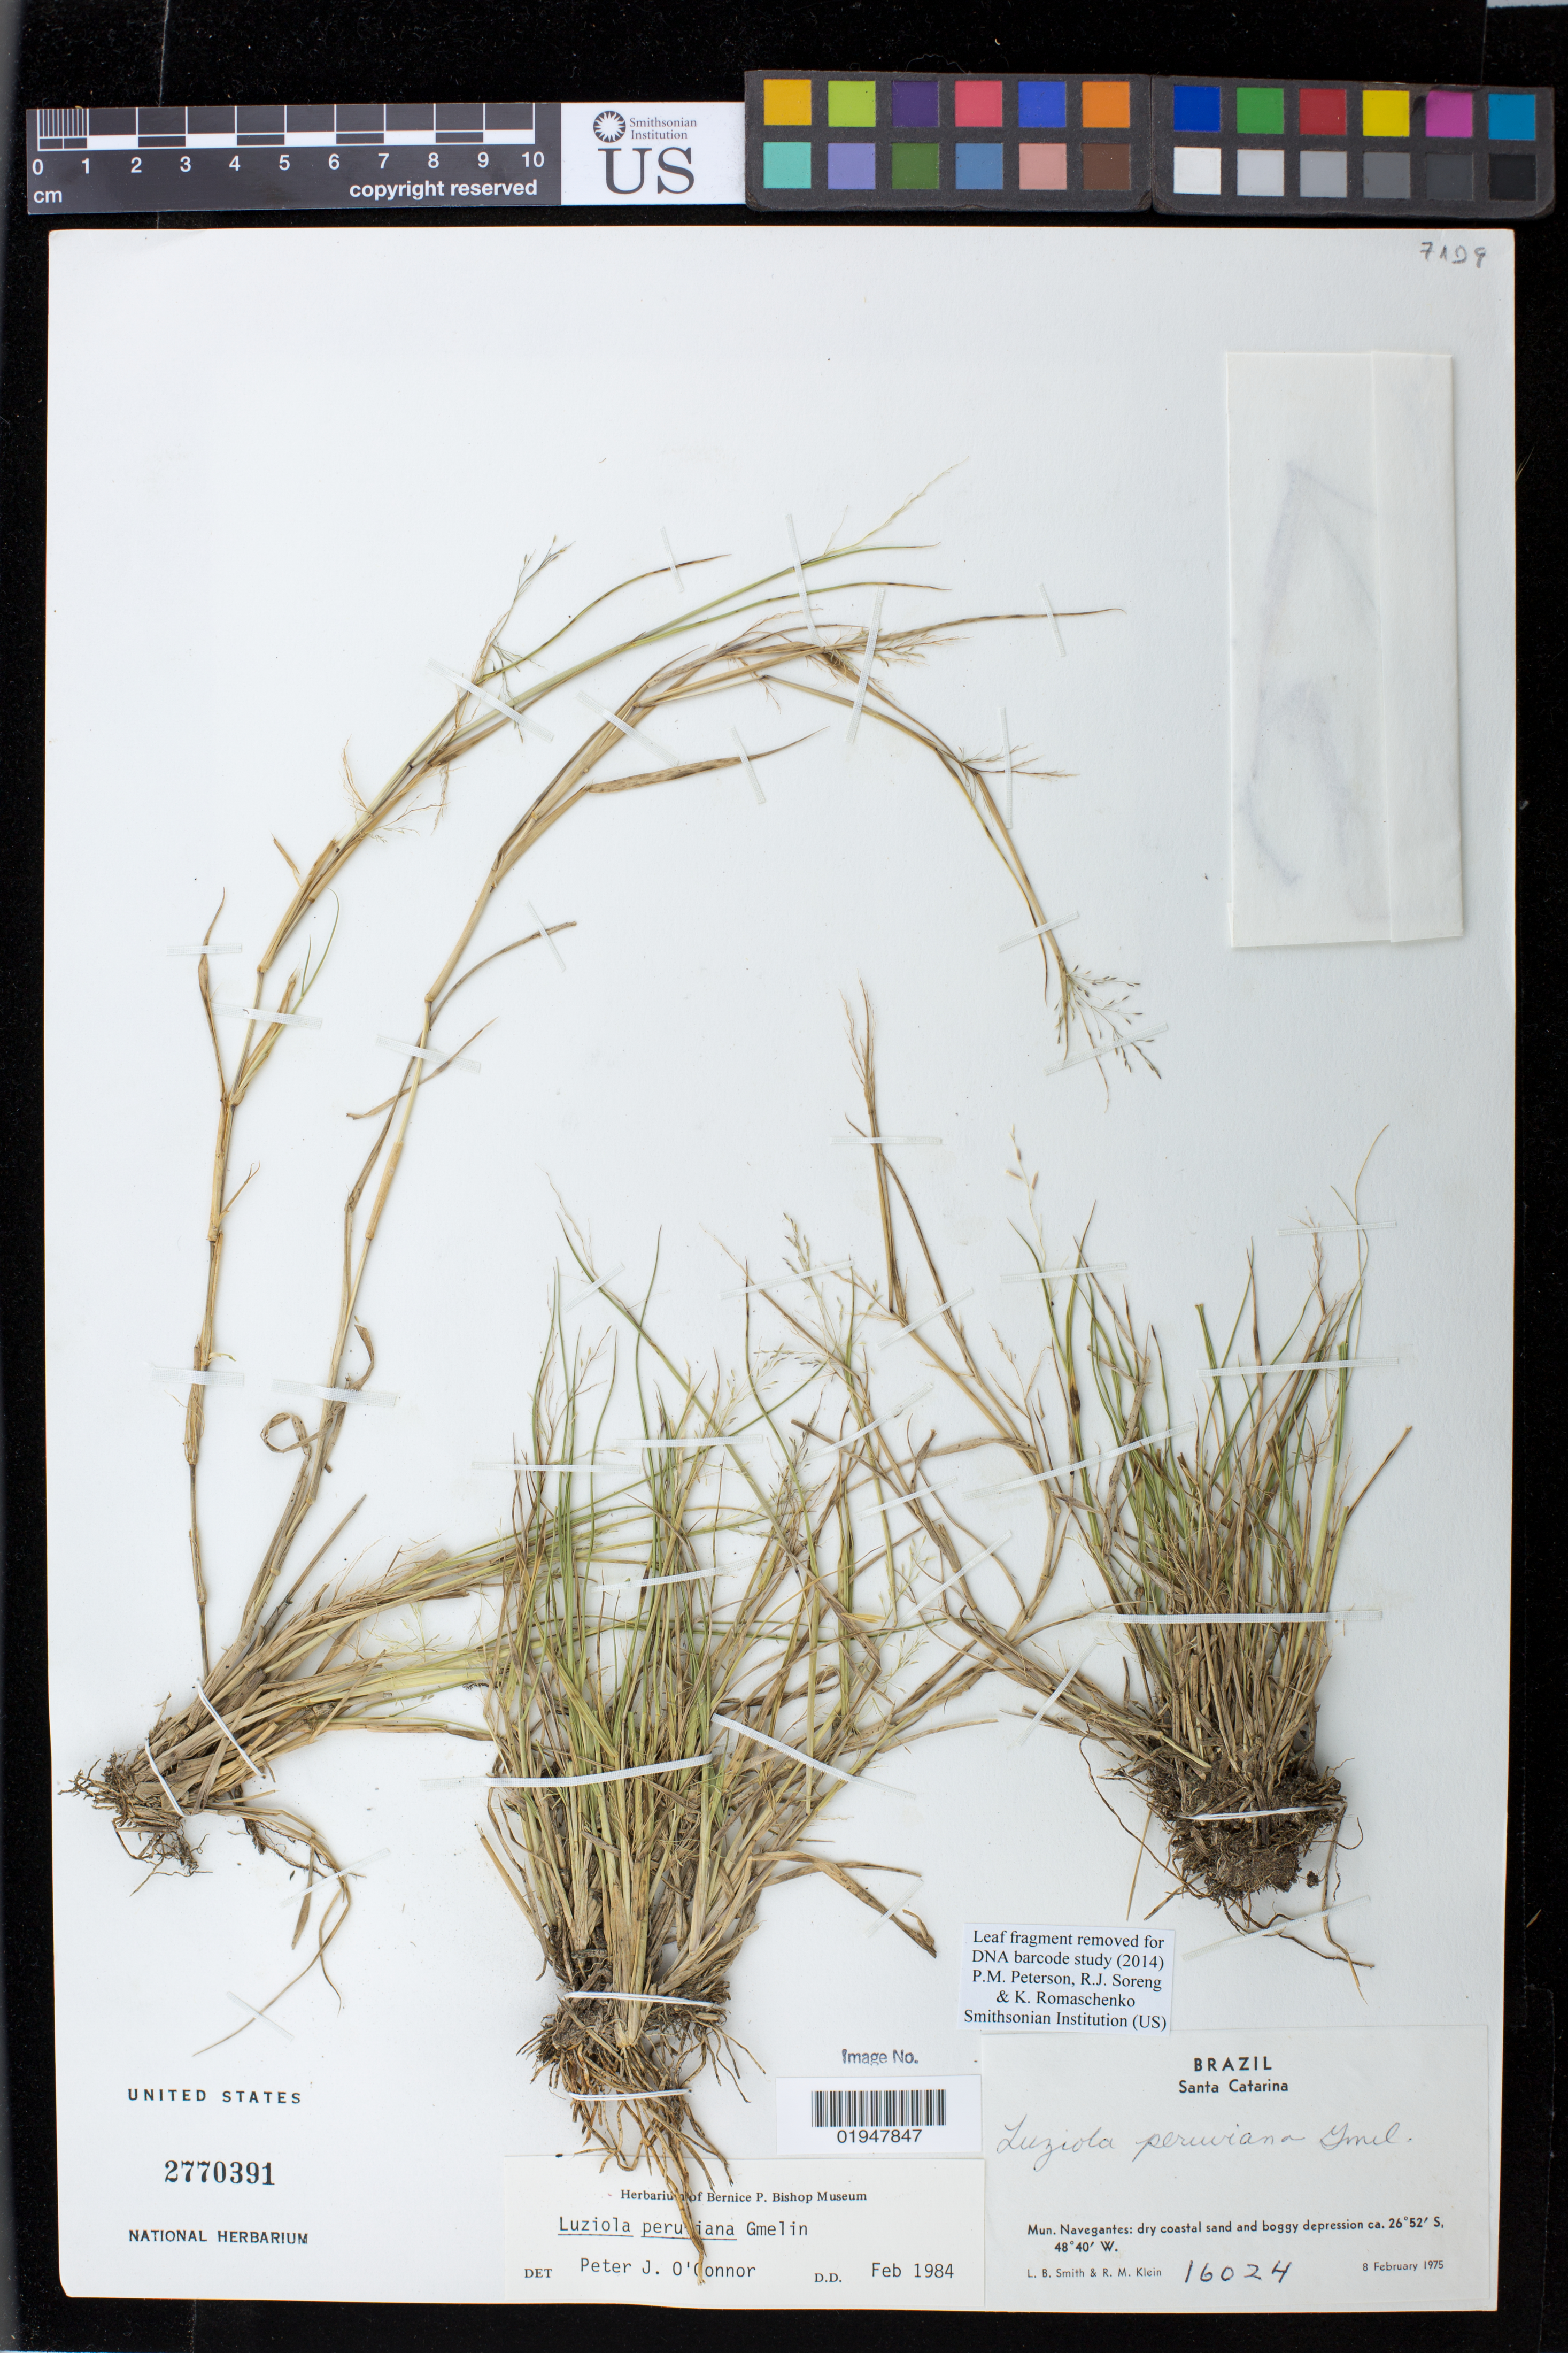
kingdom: Plantae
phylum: Tracheophyta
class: Liliopsida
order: Poales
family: Poaceae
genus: Luziola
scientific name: Luziola peruviana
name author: Juss. ex J.F. Gmel.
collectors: L. Smith & R. M. Klein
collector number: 16024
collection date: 1975-02-08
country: Brazil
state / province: Santa Catarina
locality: Mun. Navegantes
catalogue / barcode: US 2770391